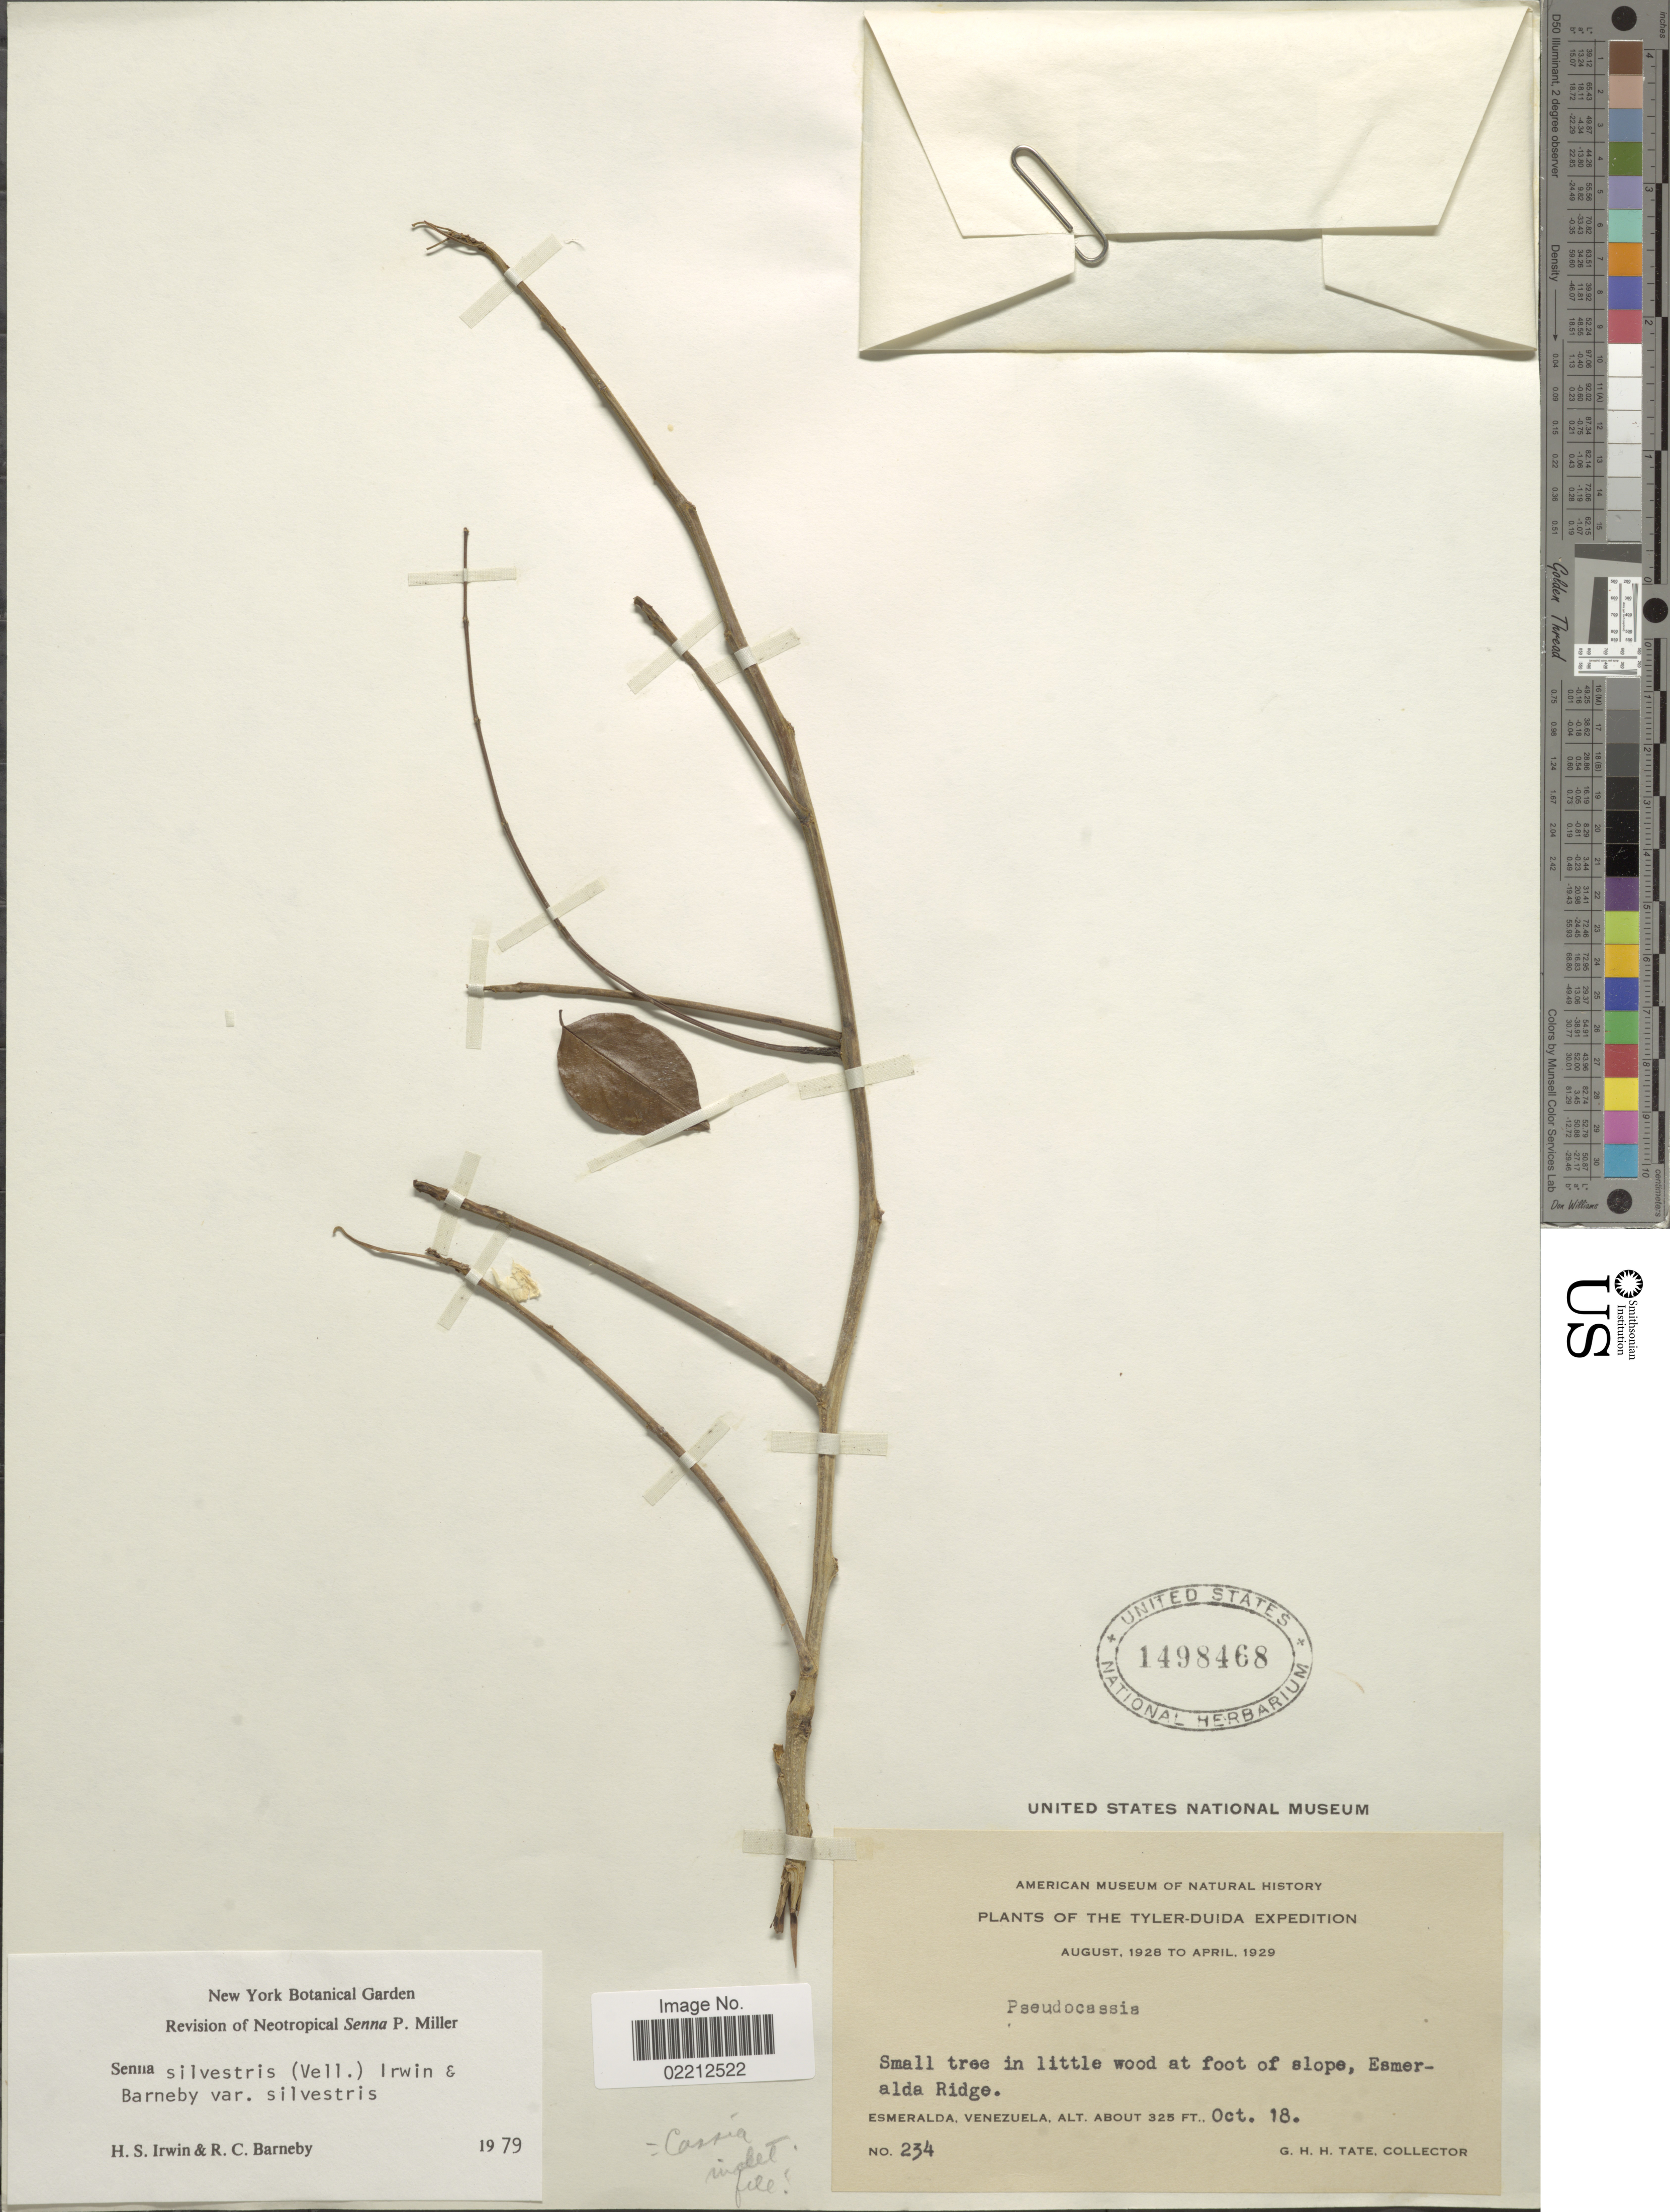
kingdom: Plantae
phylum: Tracheophyta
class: Magnoliopsida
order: Fabales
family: Fabaceae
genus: Senna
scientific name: Senna silvestris var. silvestris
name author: (Vell.) H.S. Irwin & Barneby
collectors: G. H. H.Tate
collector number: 234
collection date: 1929-10-18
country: Venezuela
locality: The Tyler-Duida, Esmeralda Ridge, Esmeralda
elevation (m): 99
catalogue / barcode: US 1498468